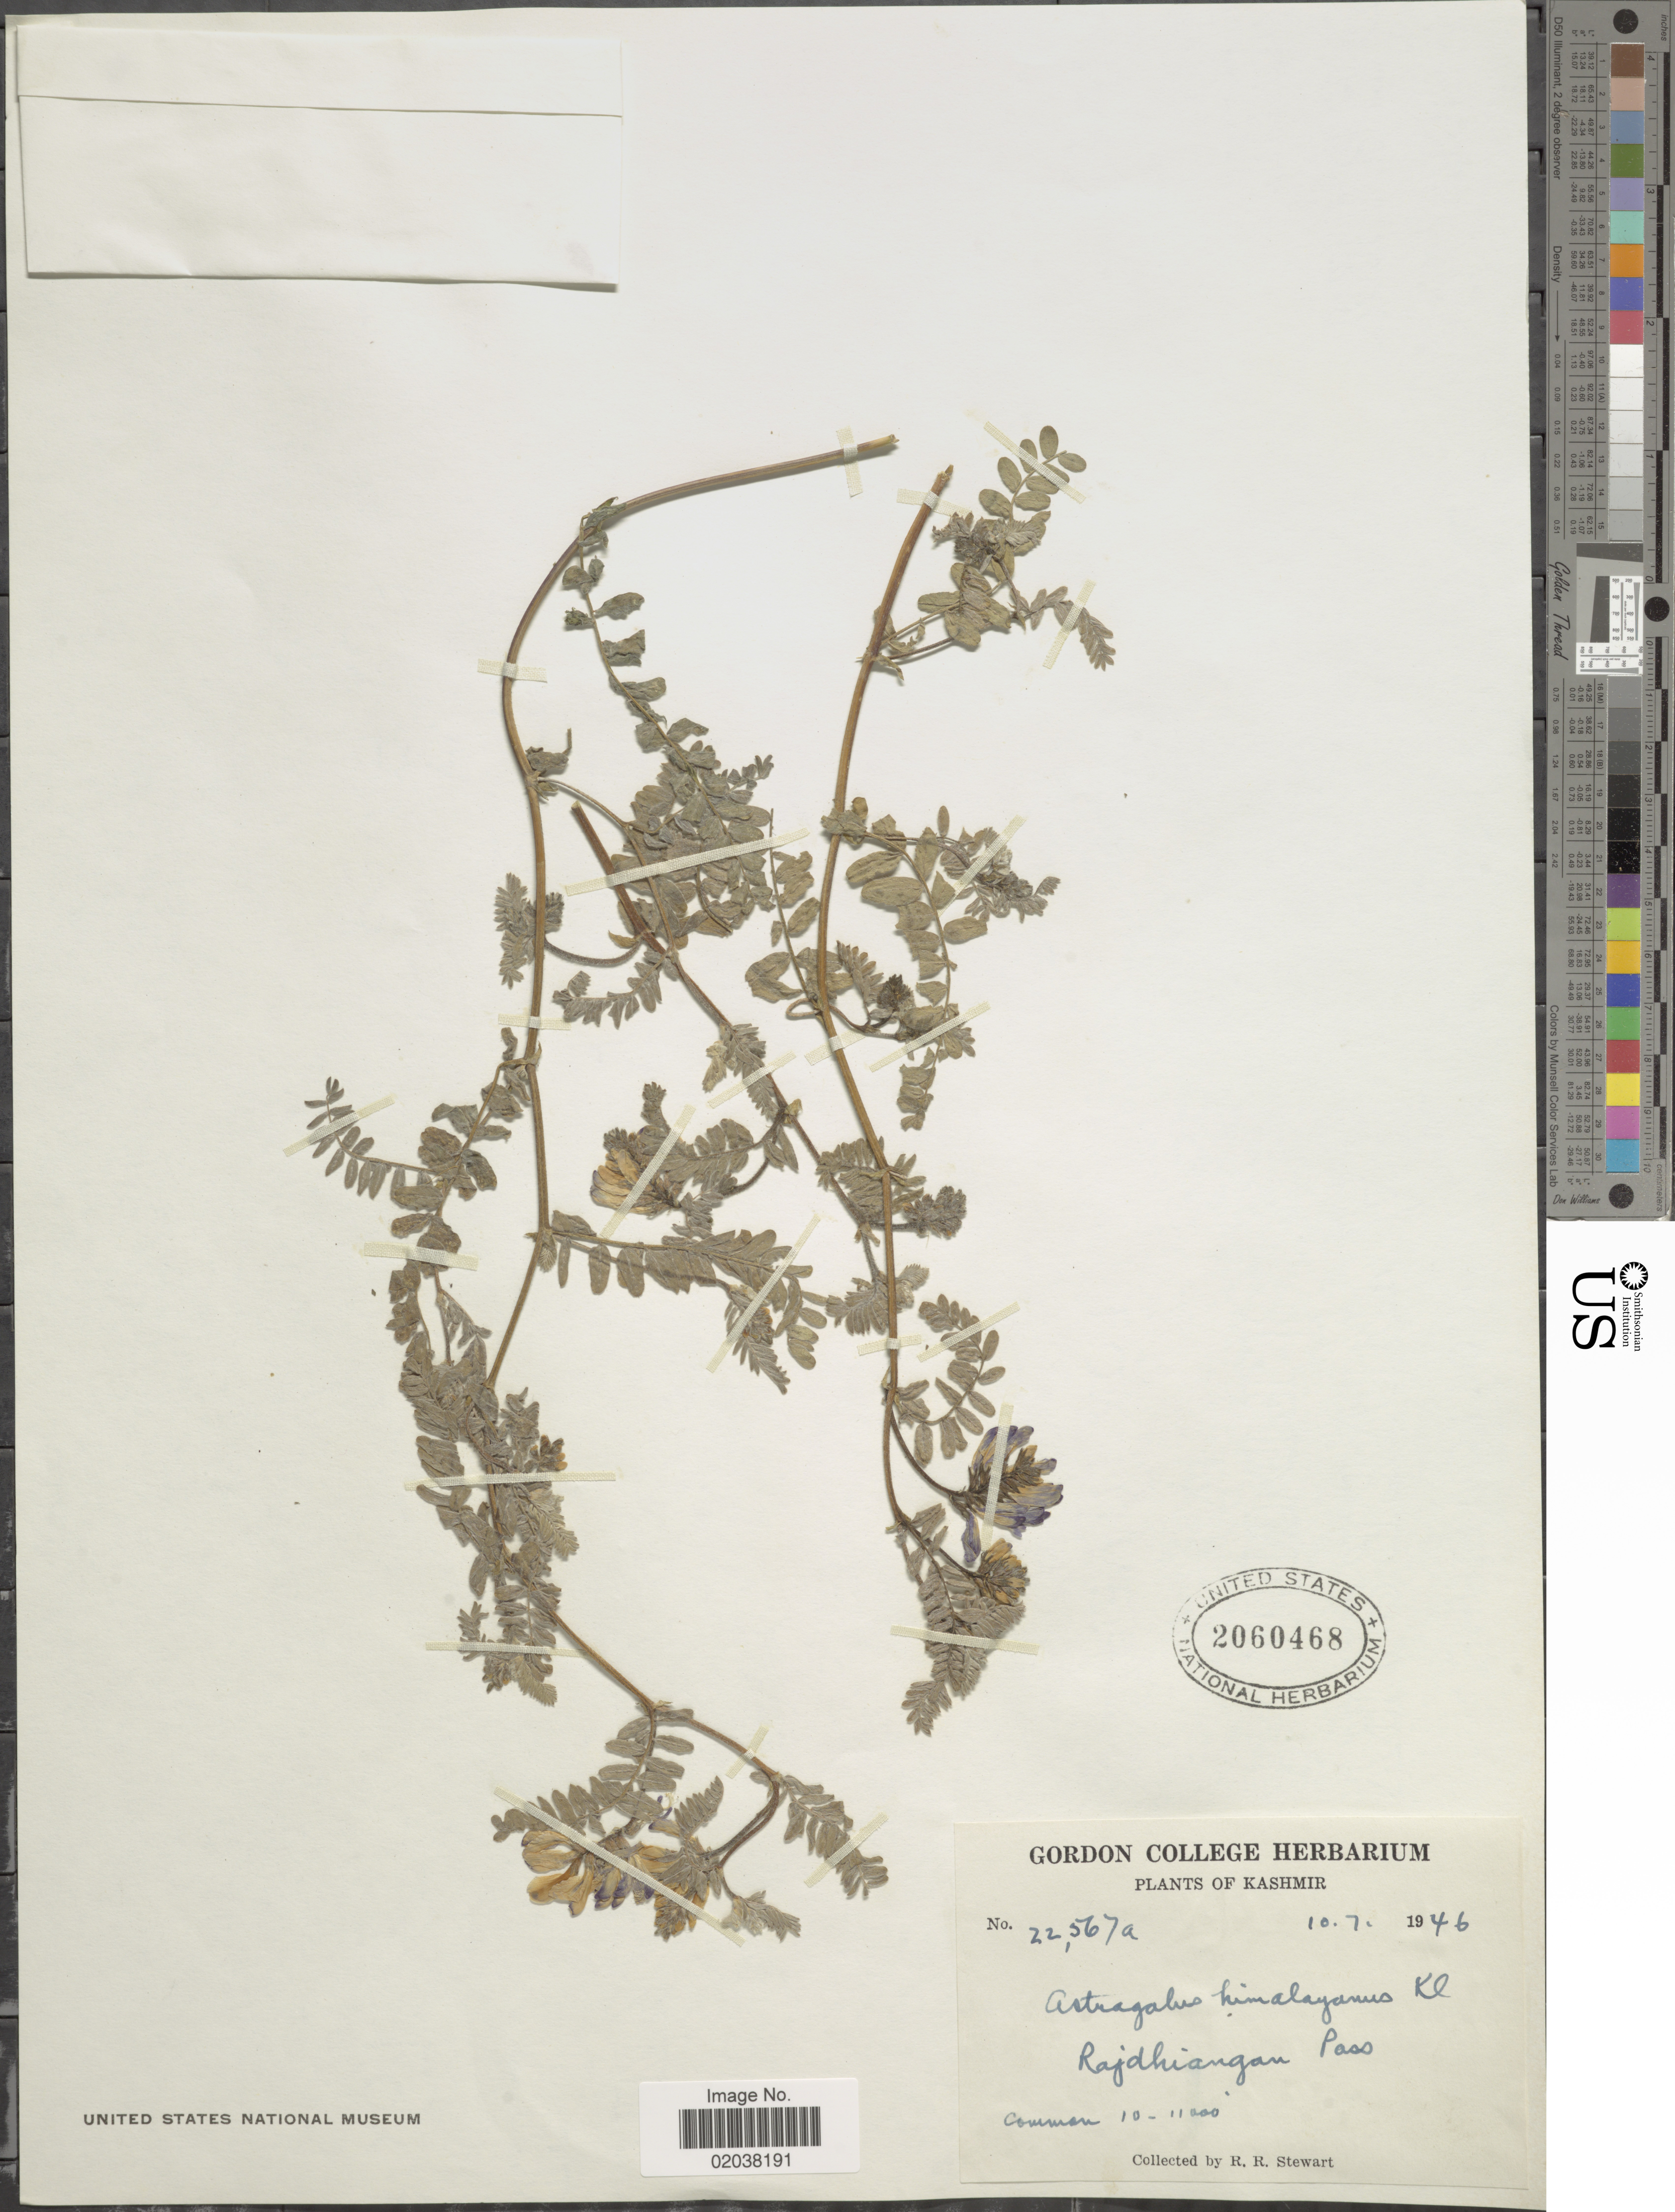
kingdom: Plantae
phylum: Tracheophyta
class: Magnoliopsida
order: Fabales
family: Fabaceae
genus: Astragalus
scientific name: Astragalus himalayanus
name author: Klotzsch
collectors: R. R. Stewart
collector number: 22567a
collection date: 1946-07-10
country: India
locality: Radjiangan Pass, Kashmir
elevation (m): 3048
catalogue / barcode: US 2060468